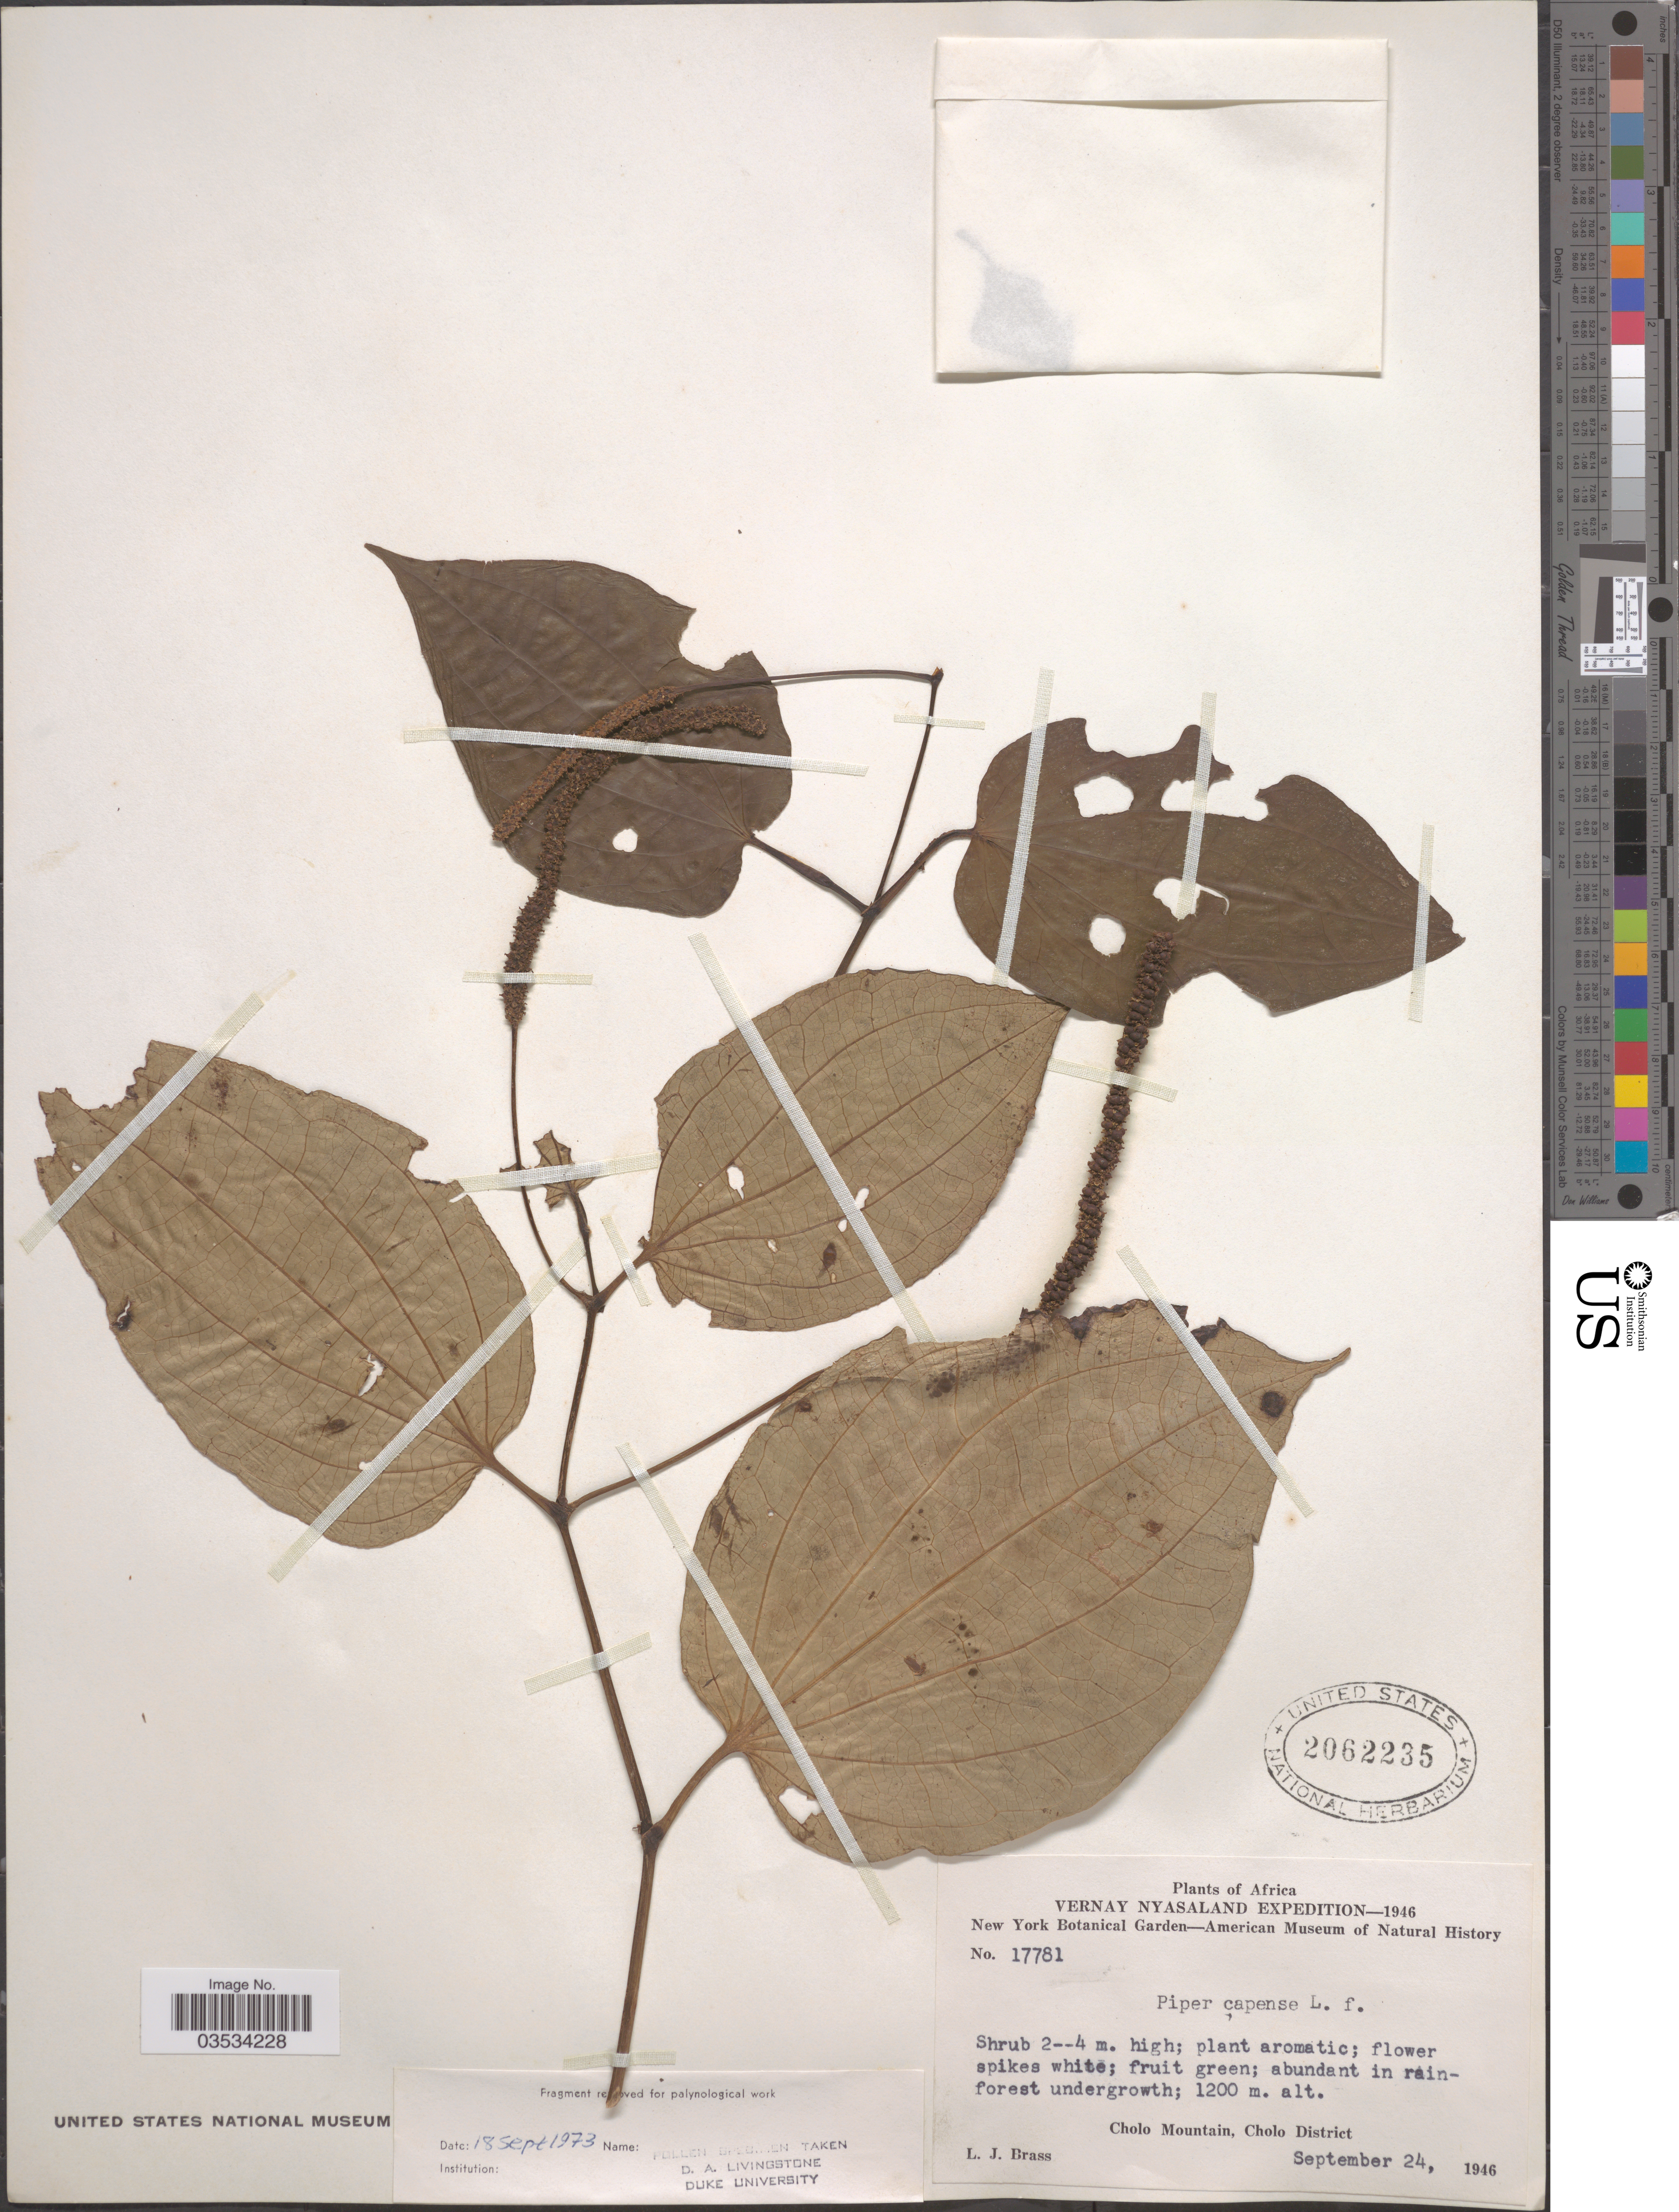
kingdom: Plantae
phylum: Tracheophyta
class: Magnoliopsida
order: Piperales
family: Piperaceae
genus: Piper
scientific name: Piper capense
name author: L. f.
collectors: L. J. Brass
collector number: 17781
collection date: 1946-09-24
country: Malawi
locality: Vernay Nyasaland. Cholo Mountain, Cholo District.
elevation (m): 1200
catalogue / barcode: US 2062235